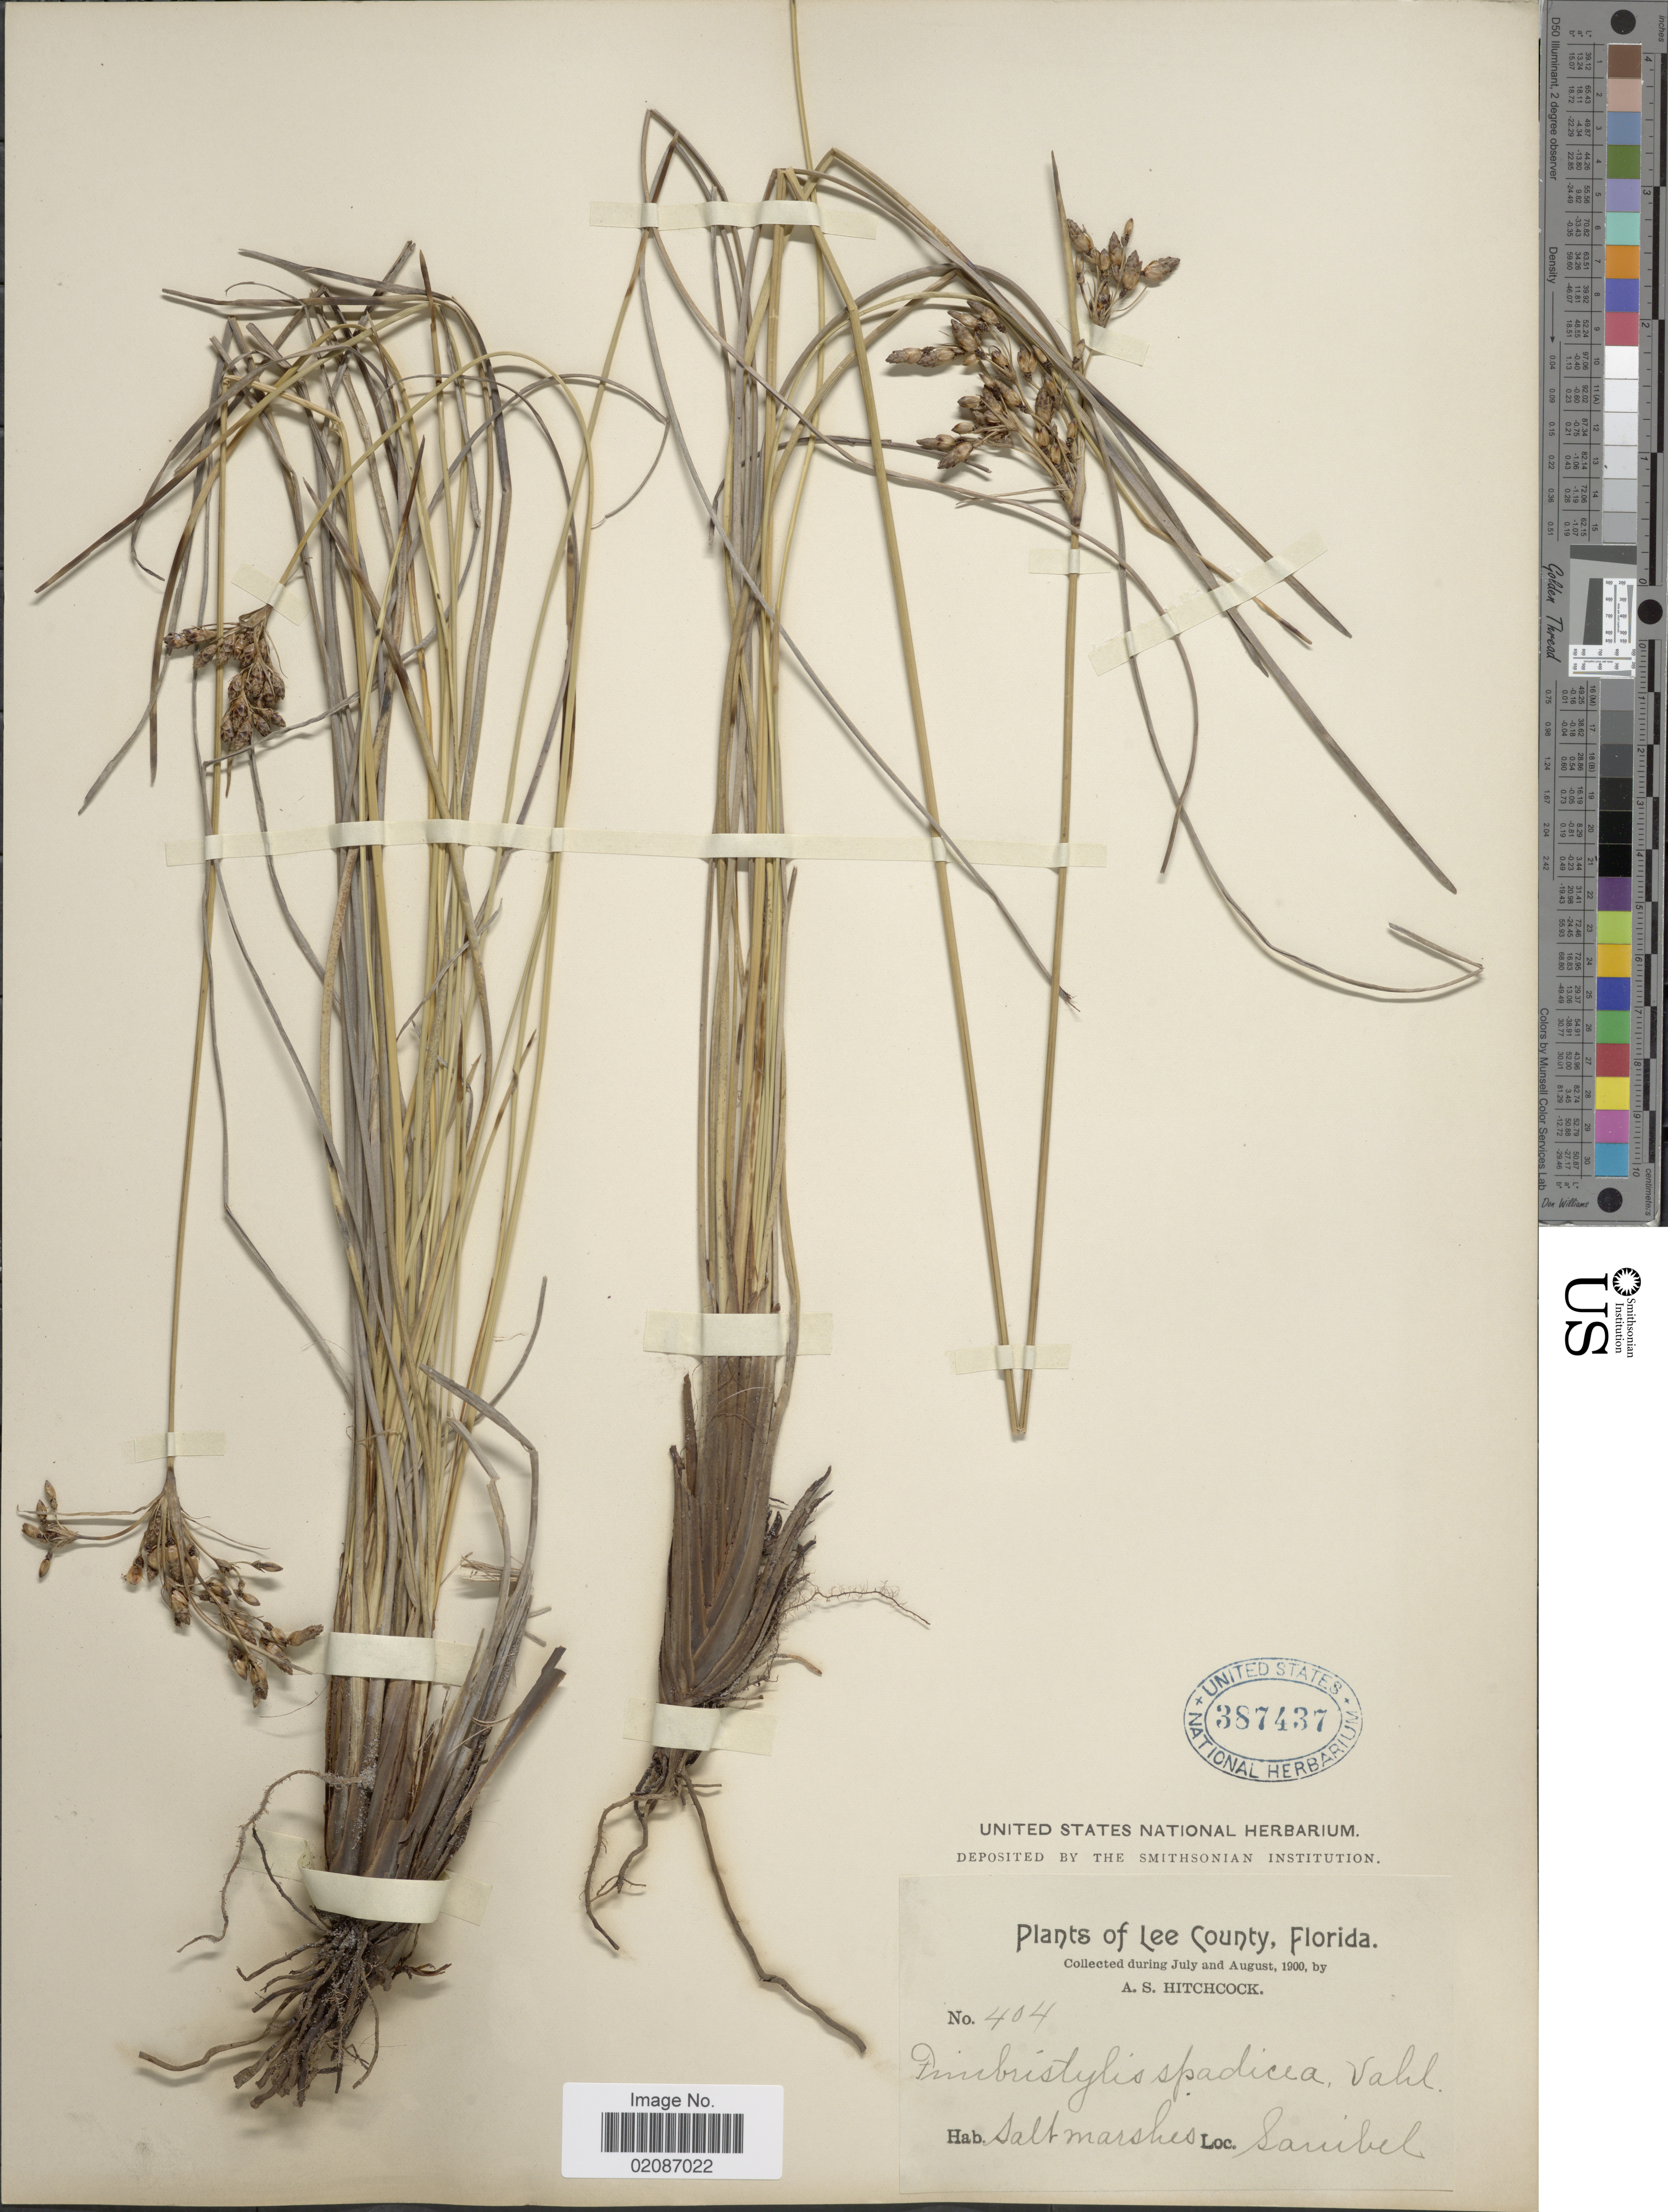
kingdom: Plantae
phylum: Tracheophyta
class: Liliopsida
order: Poales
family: Cyperaceae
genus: Fimbristylis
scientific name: Fimbristylis puberula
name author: (Michx.) Vahl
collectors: A. S. Hitchcock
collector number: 404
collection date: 1900-07/1900-08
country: United States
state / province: Florida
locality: Lee County, Sanibel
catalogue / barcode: US 387437